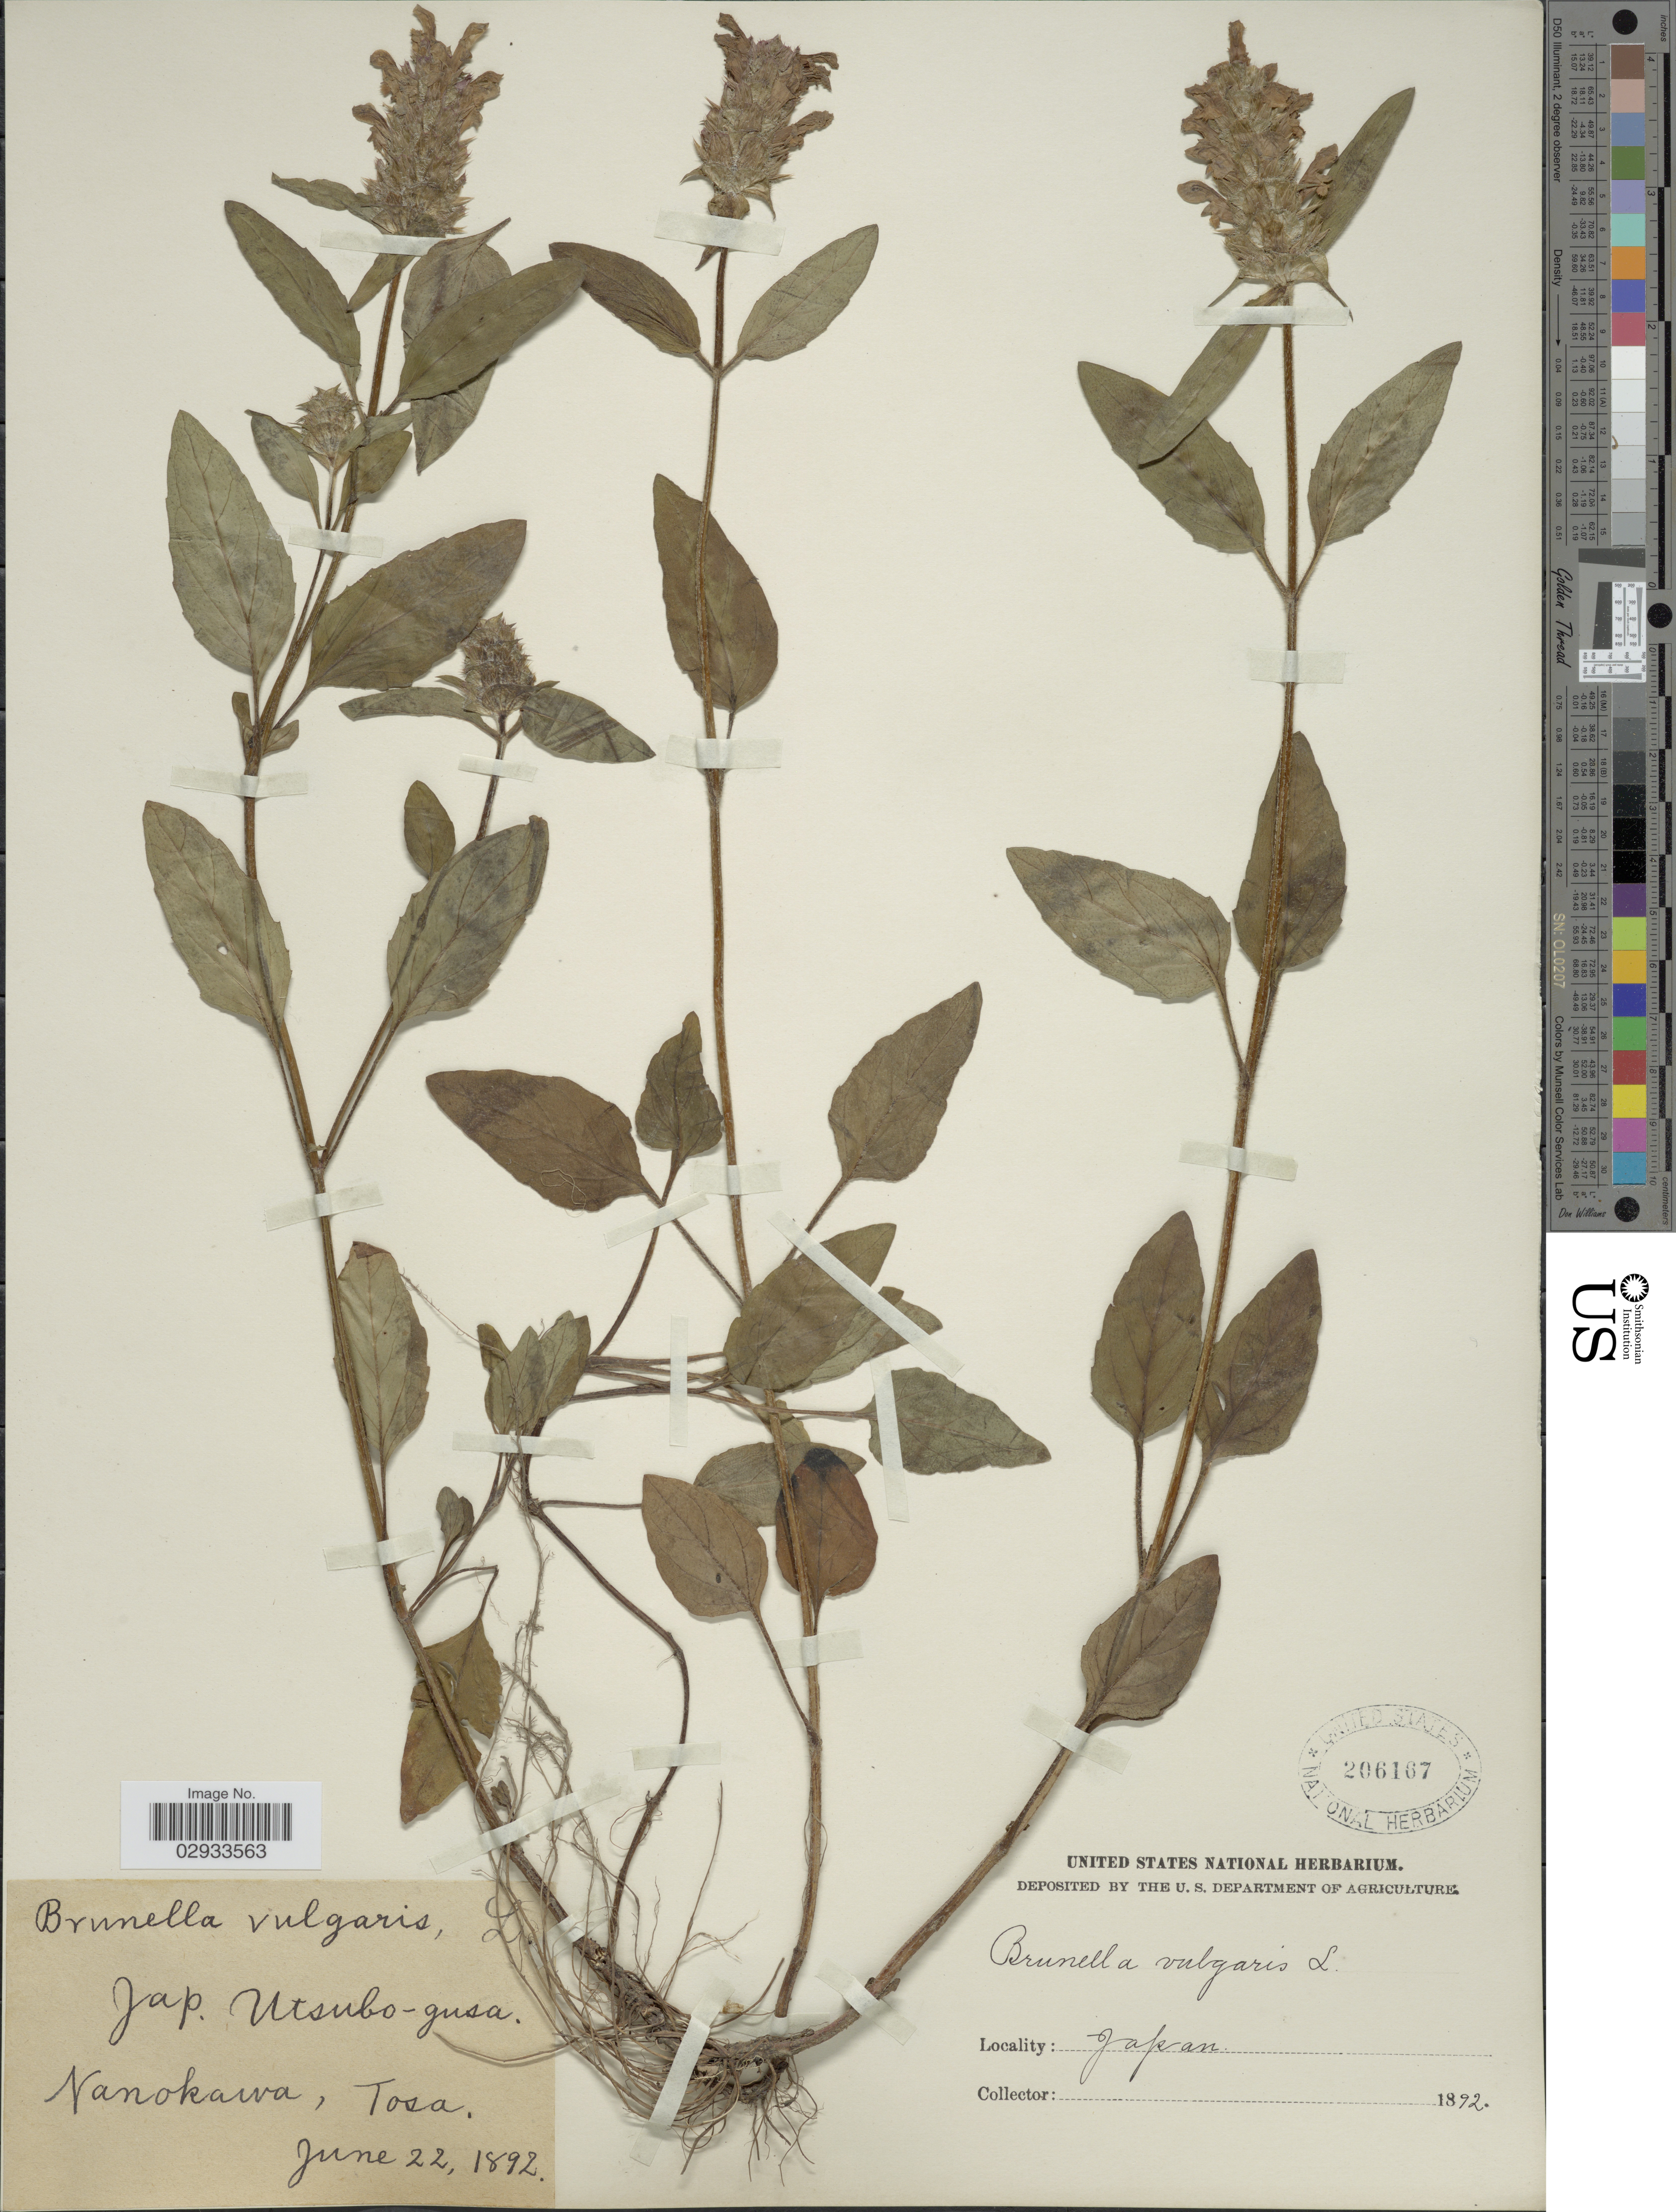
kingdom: Plantae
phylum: Tracheophyta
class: Magnoliopsida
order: Lamiales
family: Lamiaceae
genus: Prunella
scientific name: Prunella vulgaris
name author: L.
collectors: ex herb. United States National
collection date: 1892-06-22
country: Japan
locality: Nanokawa, Tosa.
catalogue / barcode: US 206167